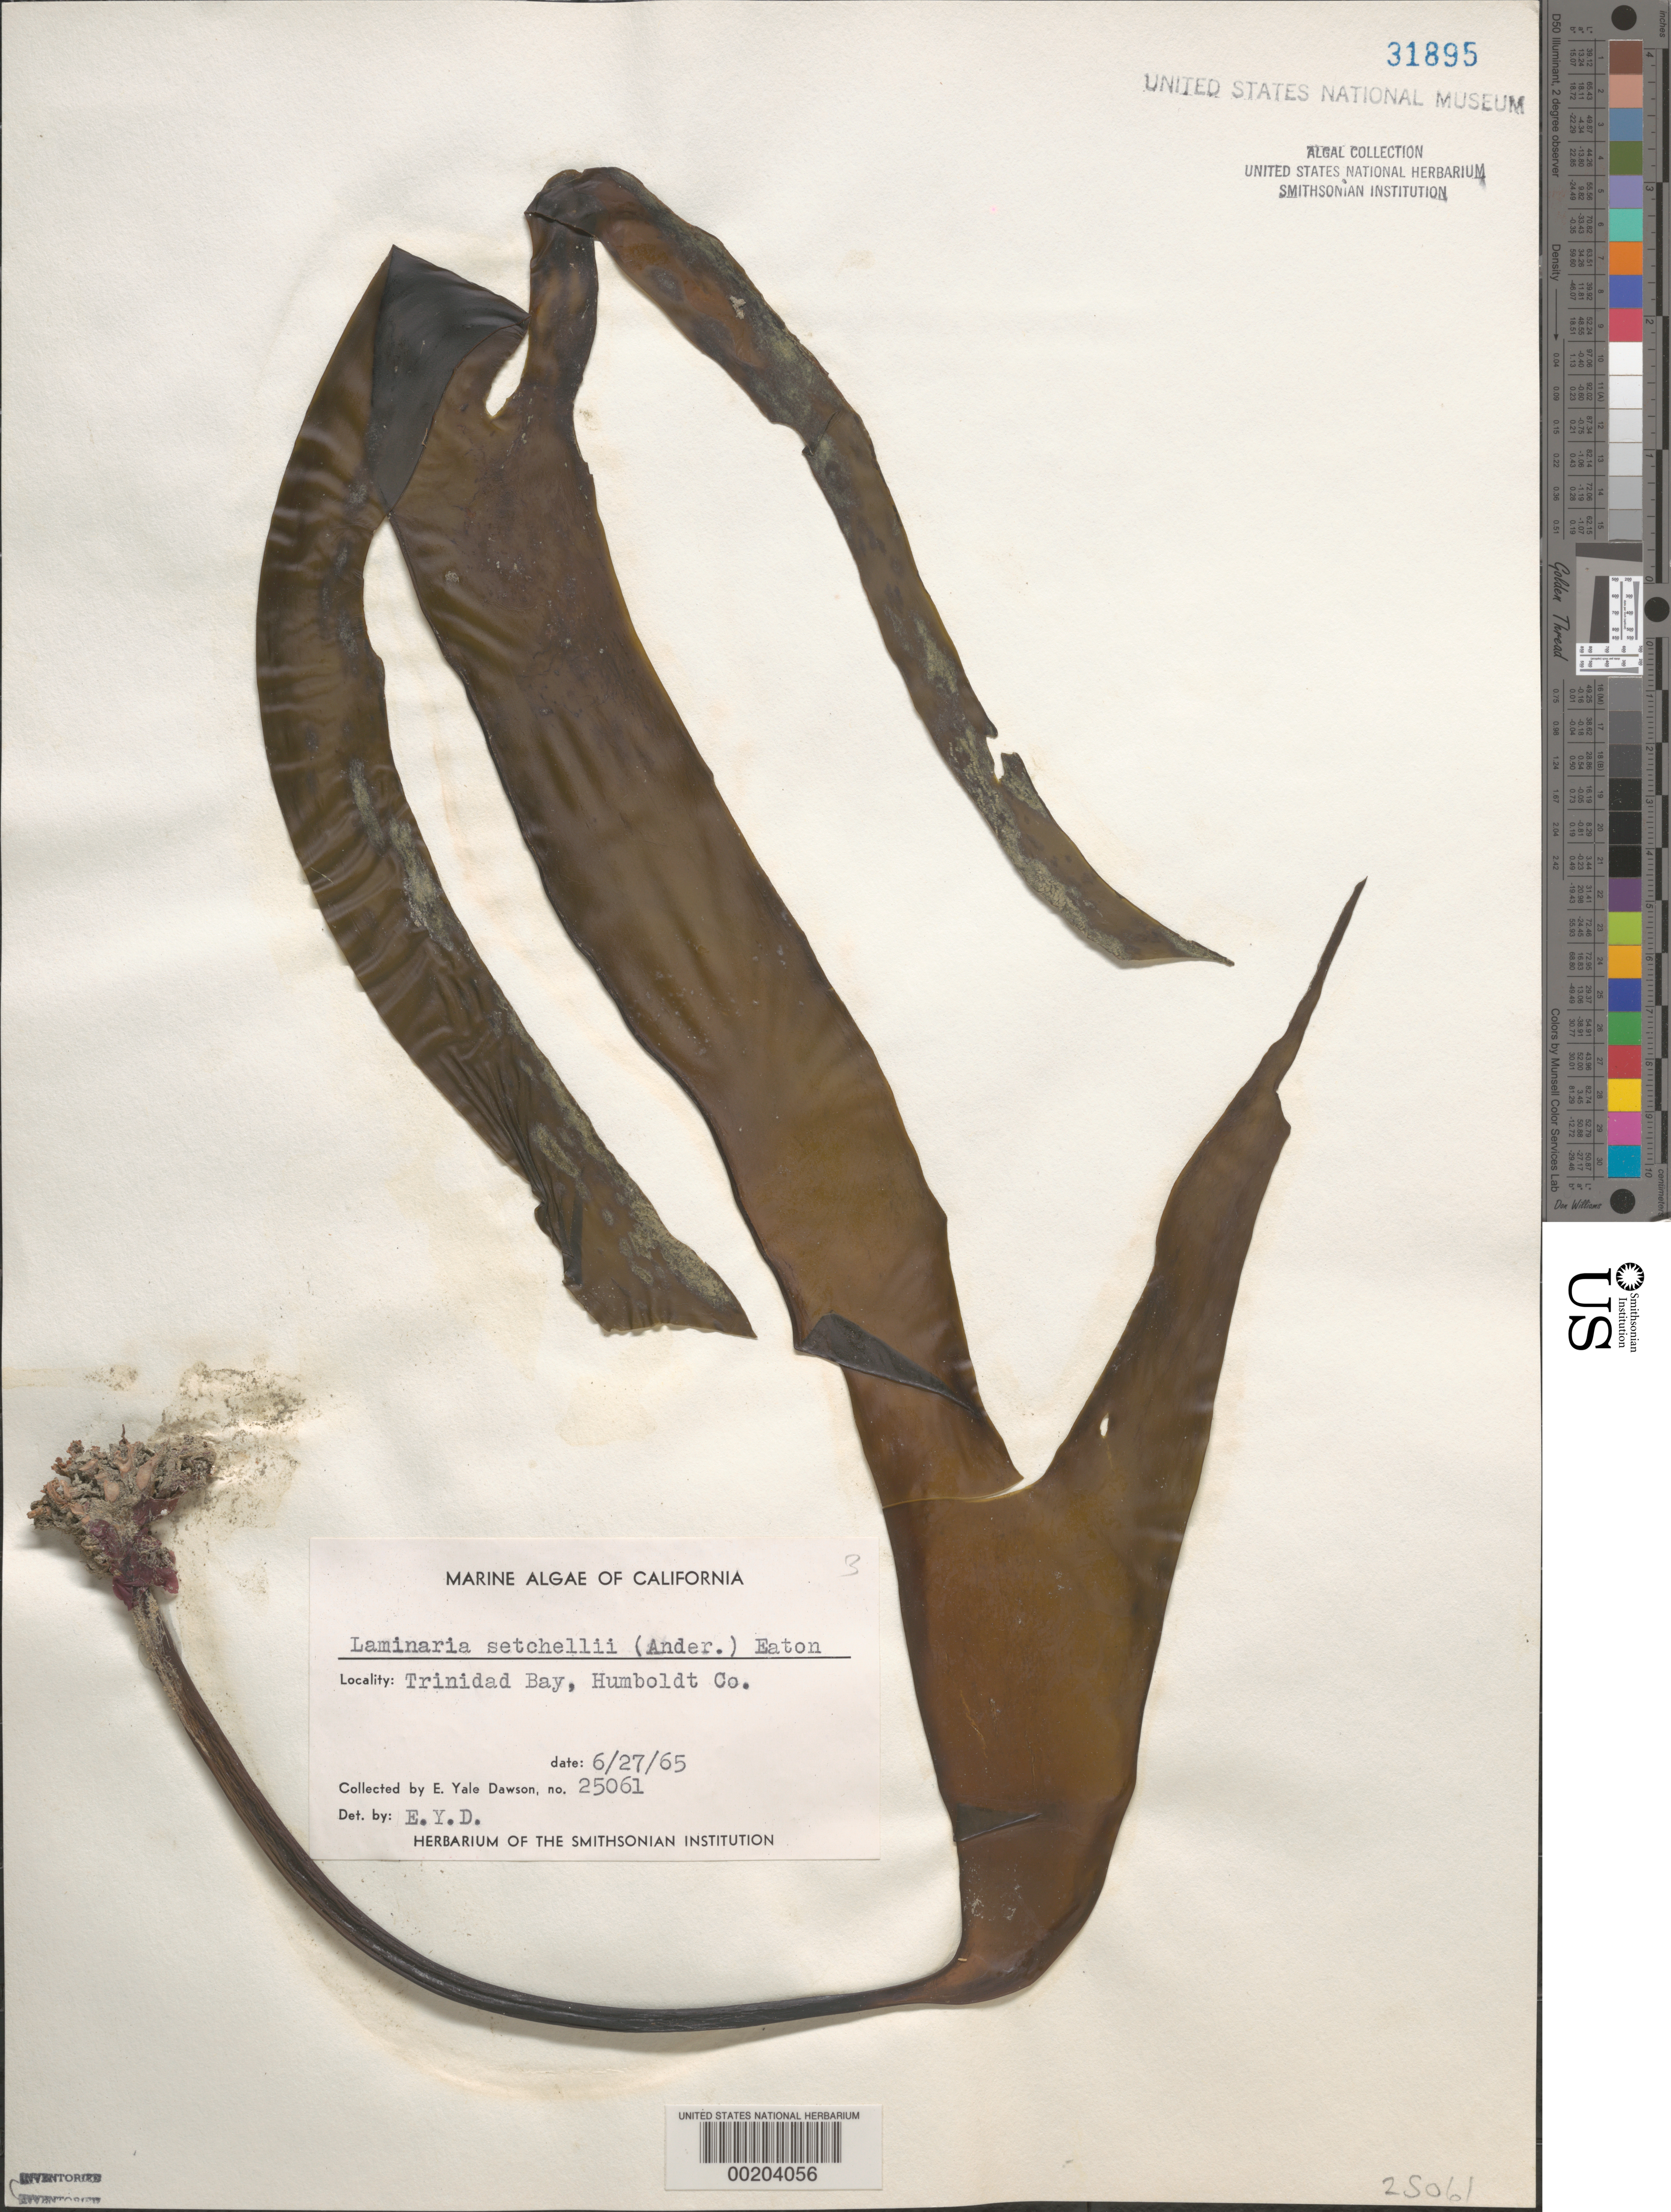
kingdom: Chromista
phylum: Ochrophyta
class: Phaeophyceae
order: Laminariales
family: Laminariaceae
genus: Laminaria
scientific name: Laminaria setchellii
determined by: Dawson, E. Y.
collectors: E. Y. Dawson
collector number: EYD 25061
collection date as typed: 27 Jun 1965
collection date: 1965-06-27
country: United States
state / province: California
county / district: Humboldt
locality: Trinidad Bay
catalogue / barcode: US 31895